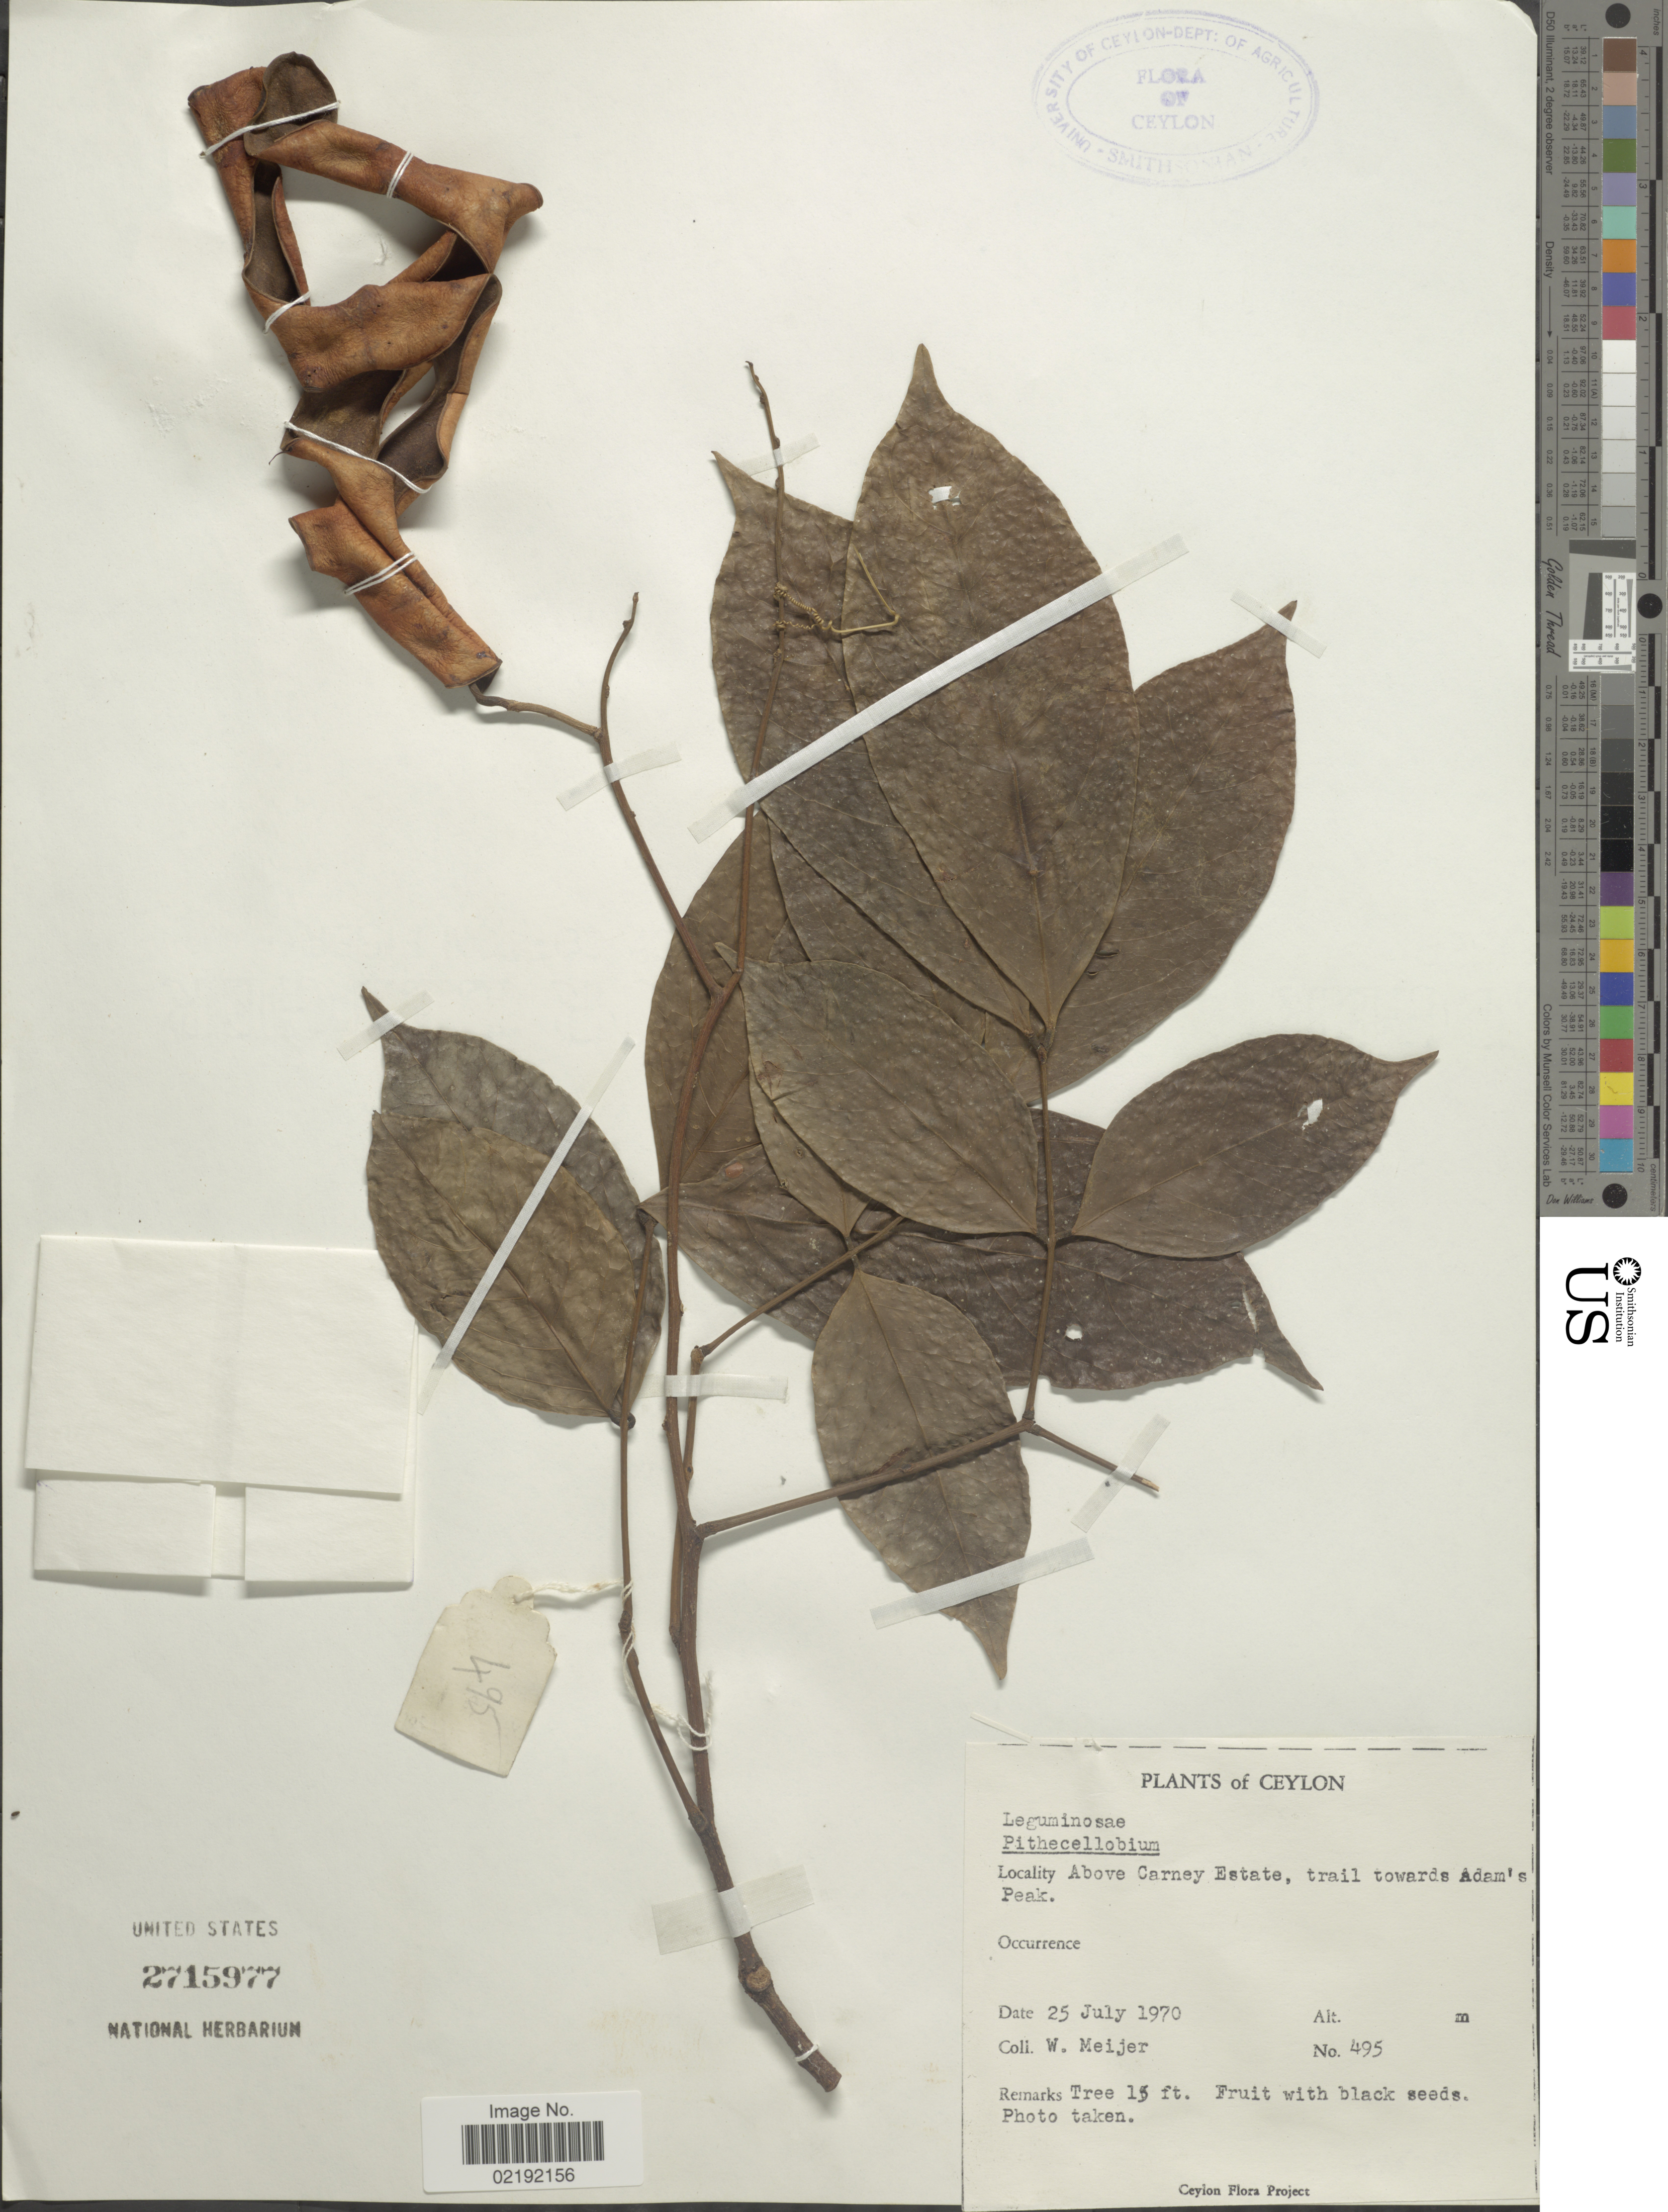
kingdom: Plantae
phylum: Tracheophyta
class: Magnoliopsida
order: Fabales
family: Fabaceae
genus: Pithecellobium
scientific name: Pithecellobium sp.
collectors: W. Meijer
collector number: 495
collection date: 1970-07-25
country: Sri Lanka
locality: Ceylon. Above Carney Estate, trail towards Adam's Peak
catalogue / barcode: US 2715977